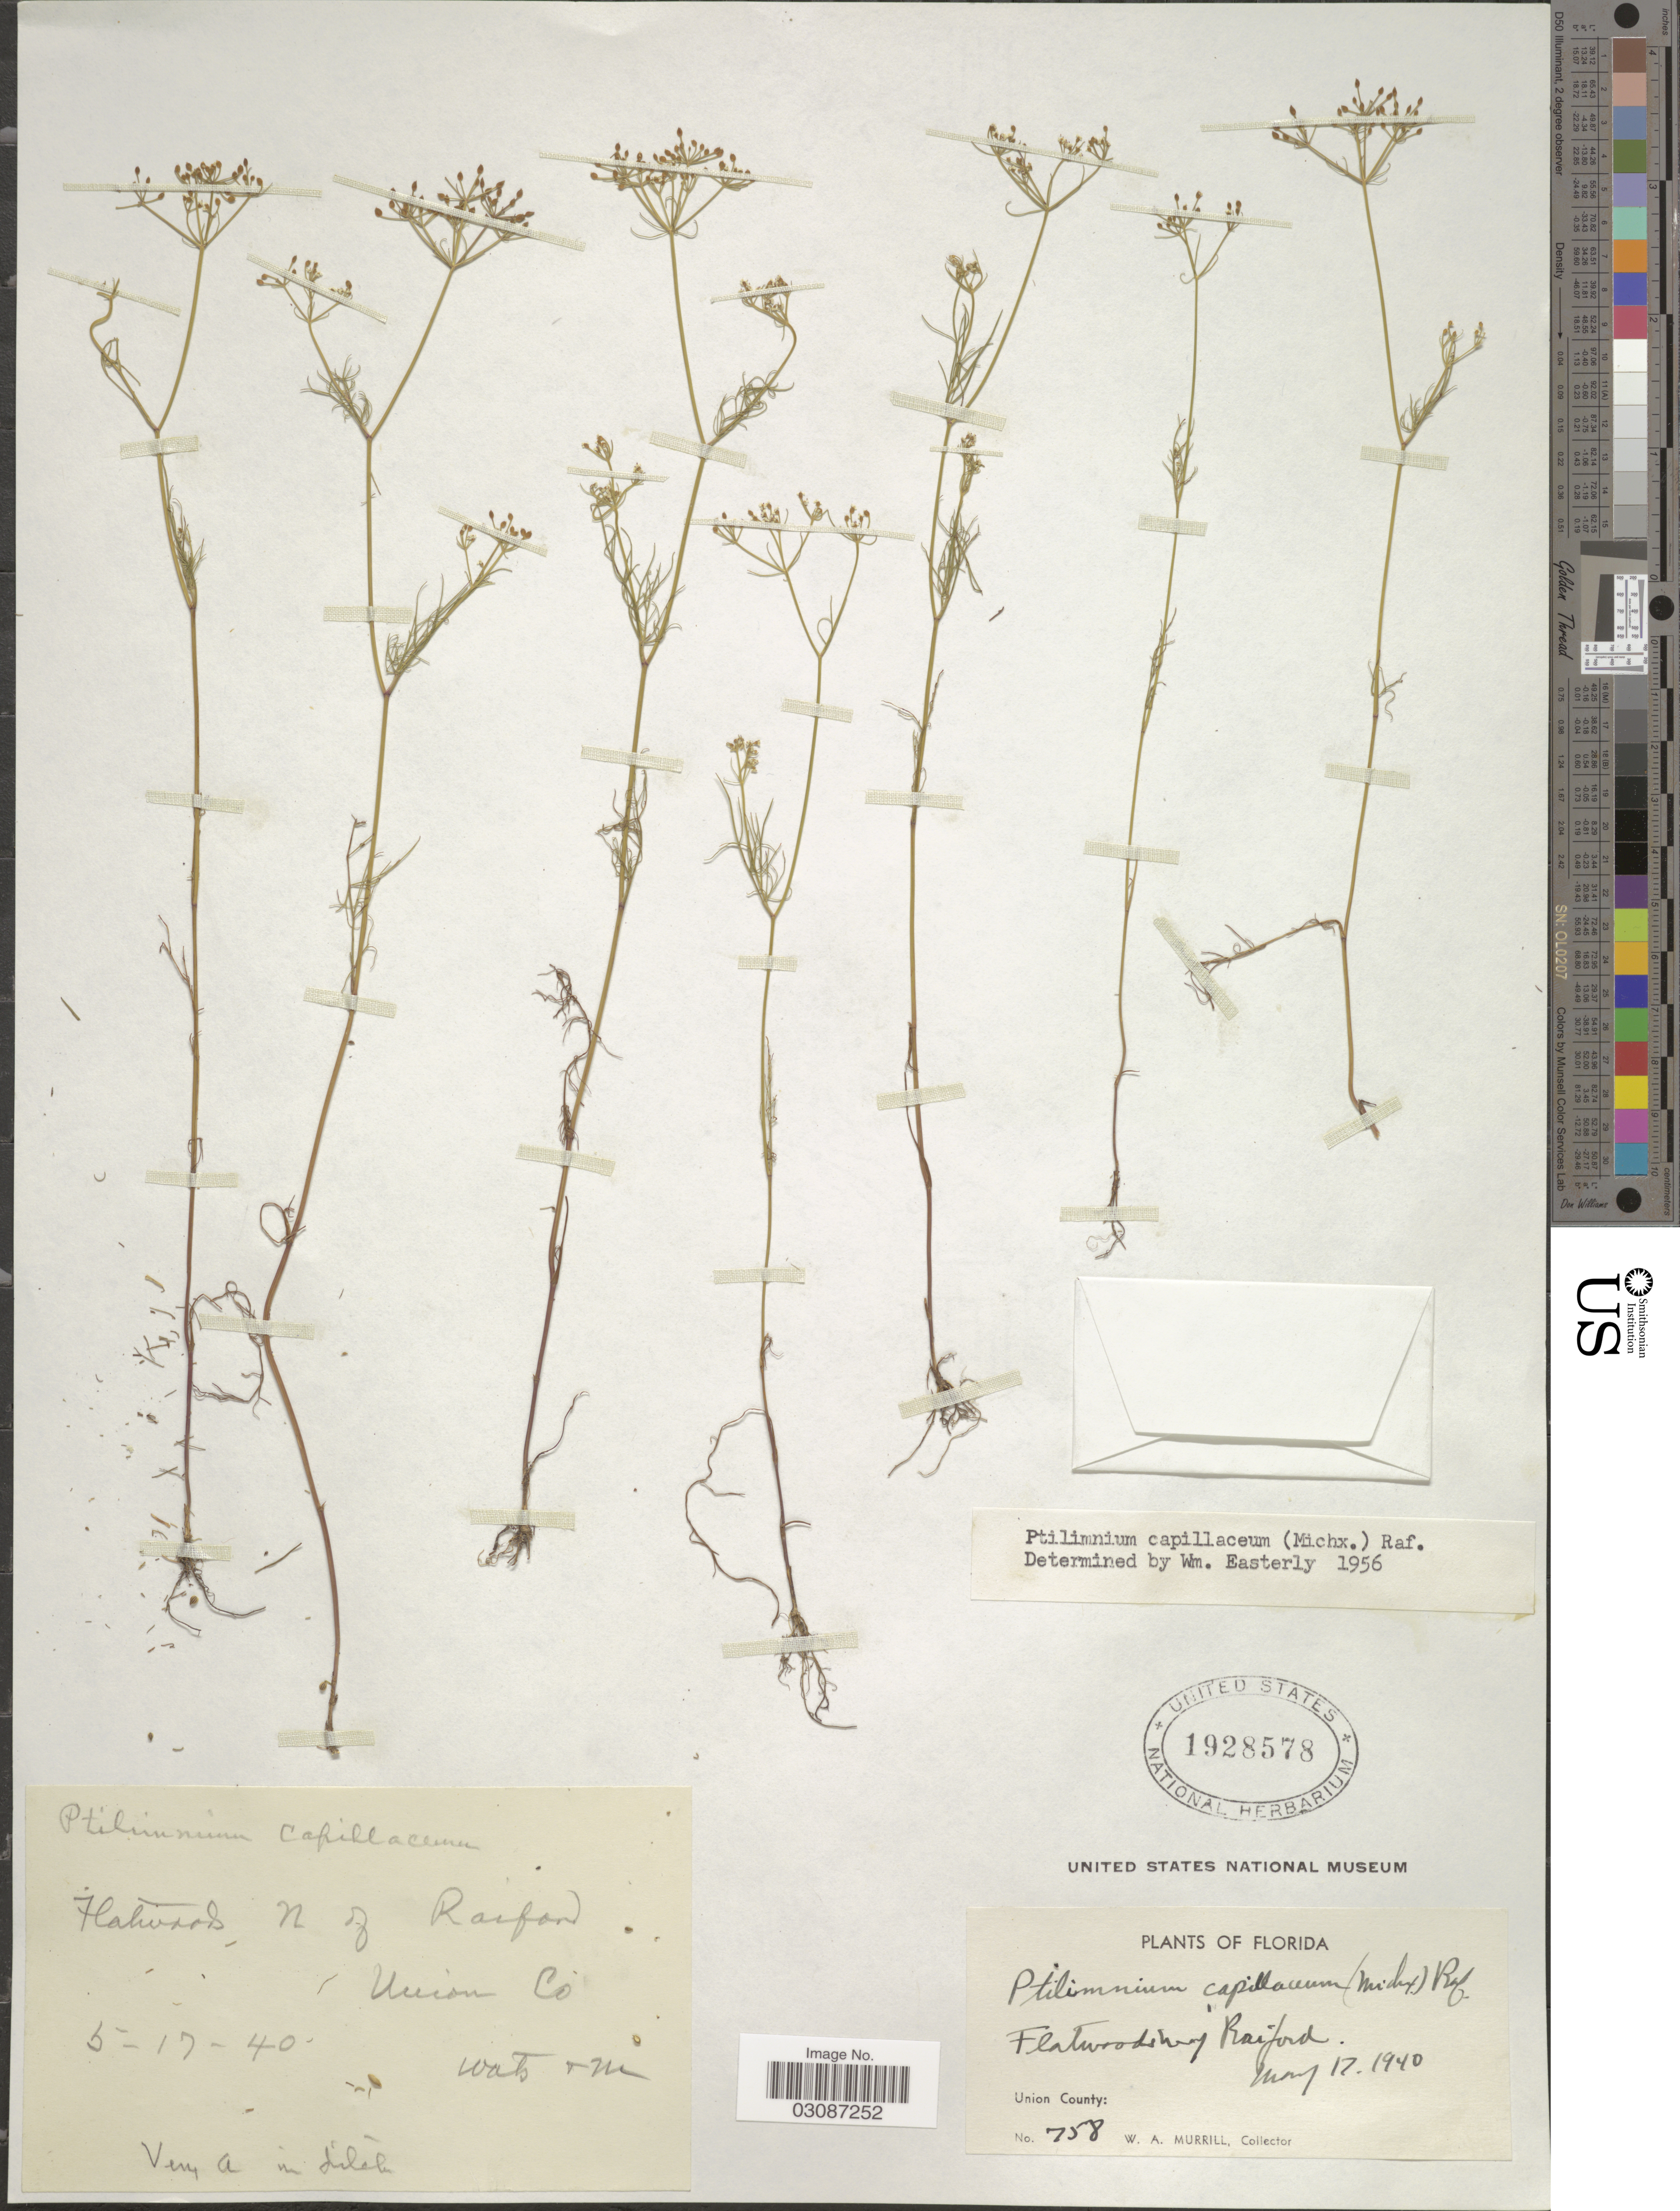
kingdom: Plantae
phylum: Tracheophyta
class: Magnoliopsida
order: Apiales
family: Apiaceae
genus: Ptilimnium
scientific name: Ptilimnium capillaceum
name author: (Michx.) Raf.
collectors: W. A. Murrill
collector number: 758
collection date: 1940-05-17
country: United States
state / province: Florida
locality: Flatwoods N. of Raiford. Union County.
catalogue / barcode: US 1928578